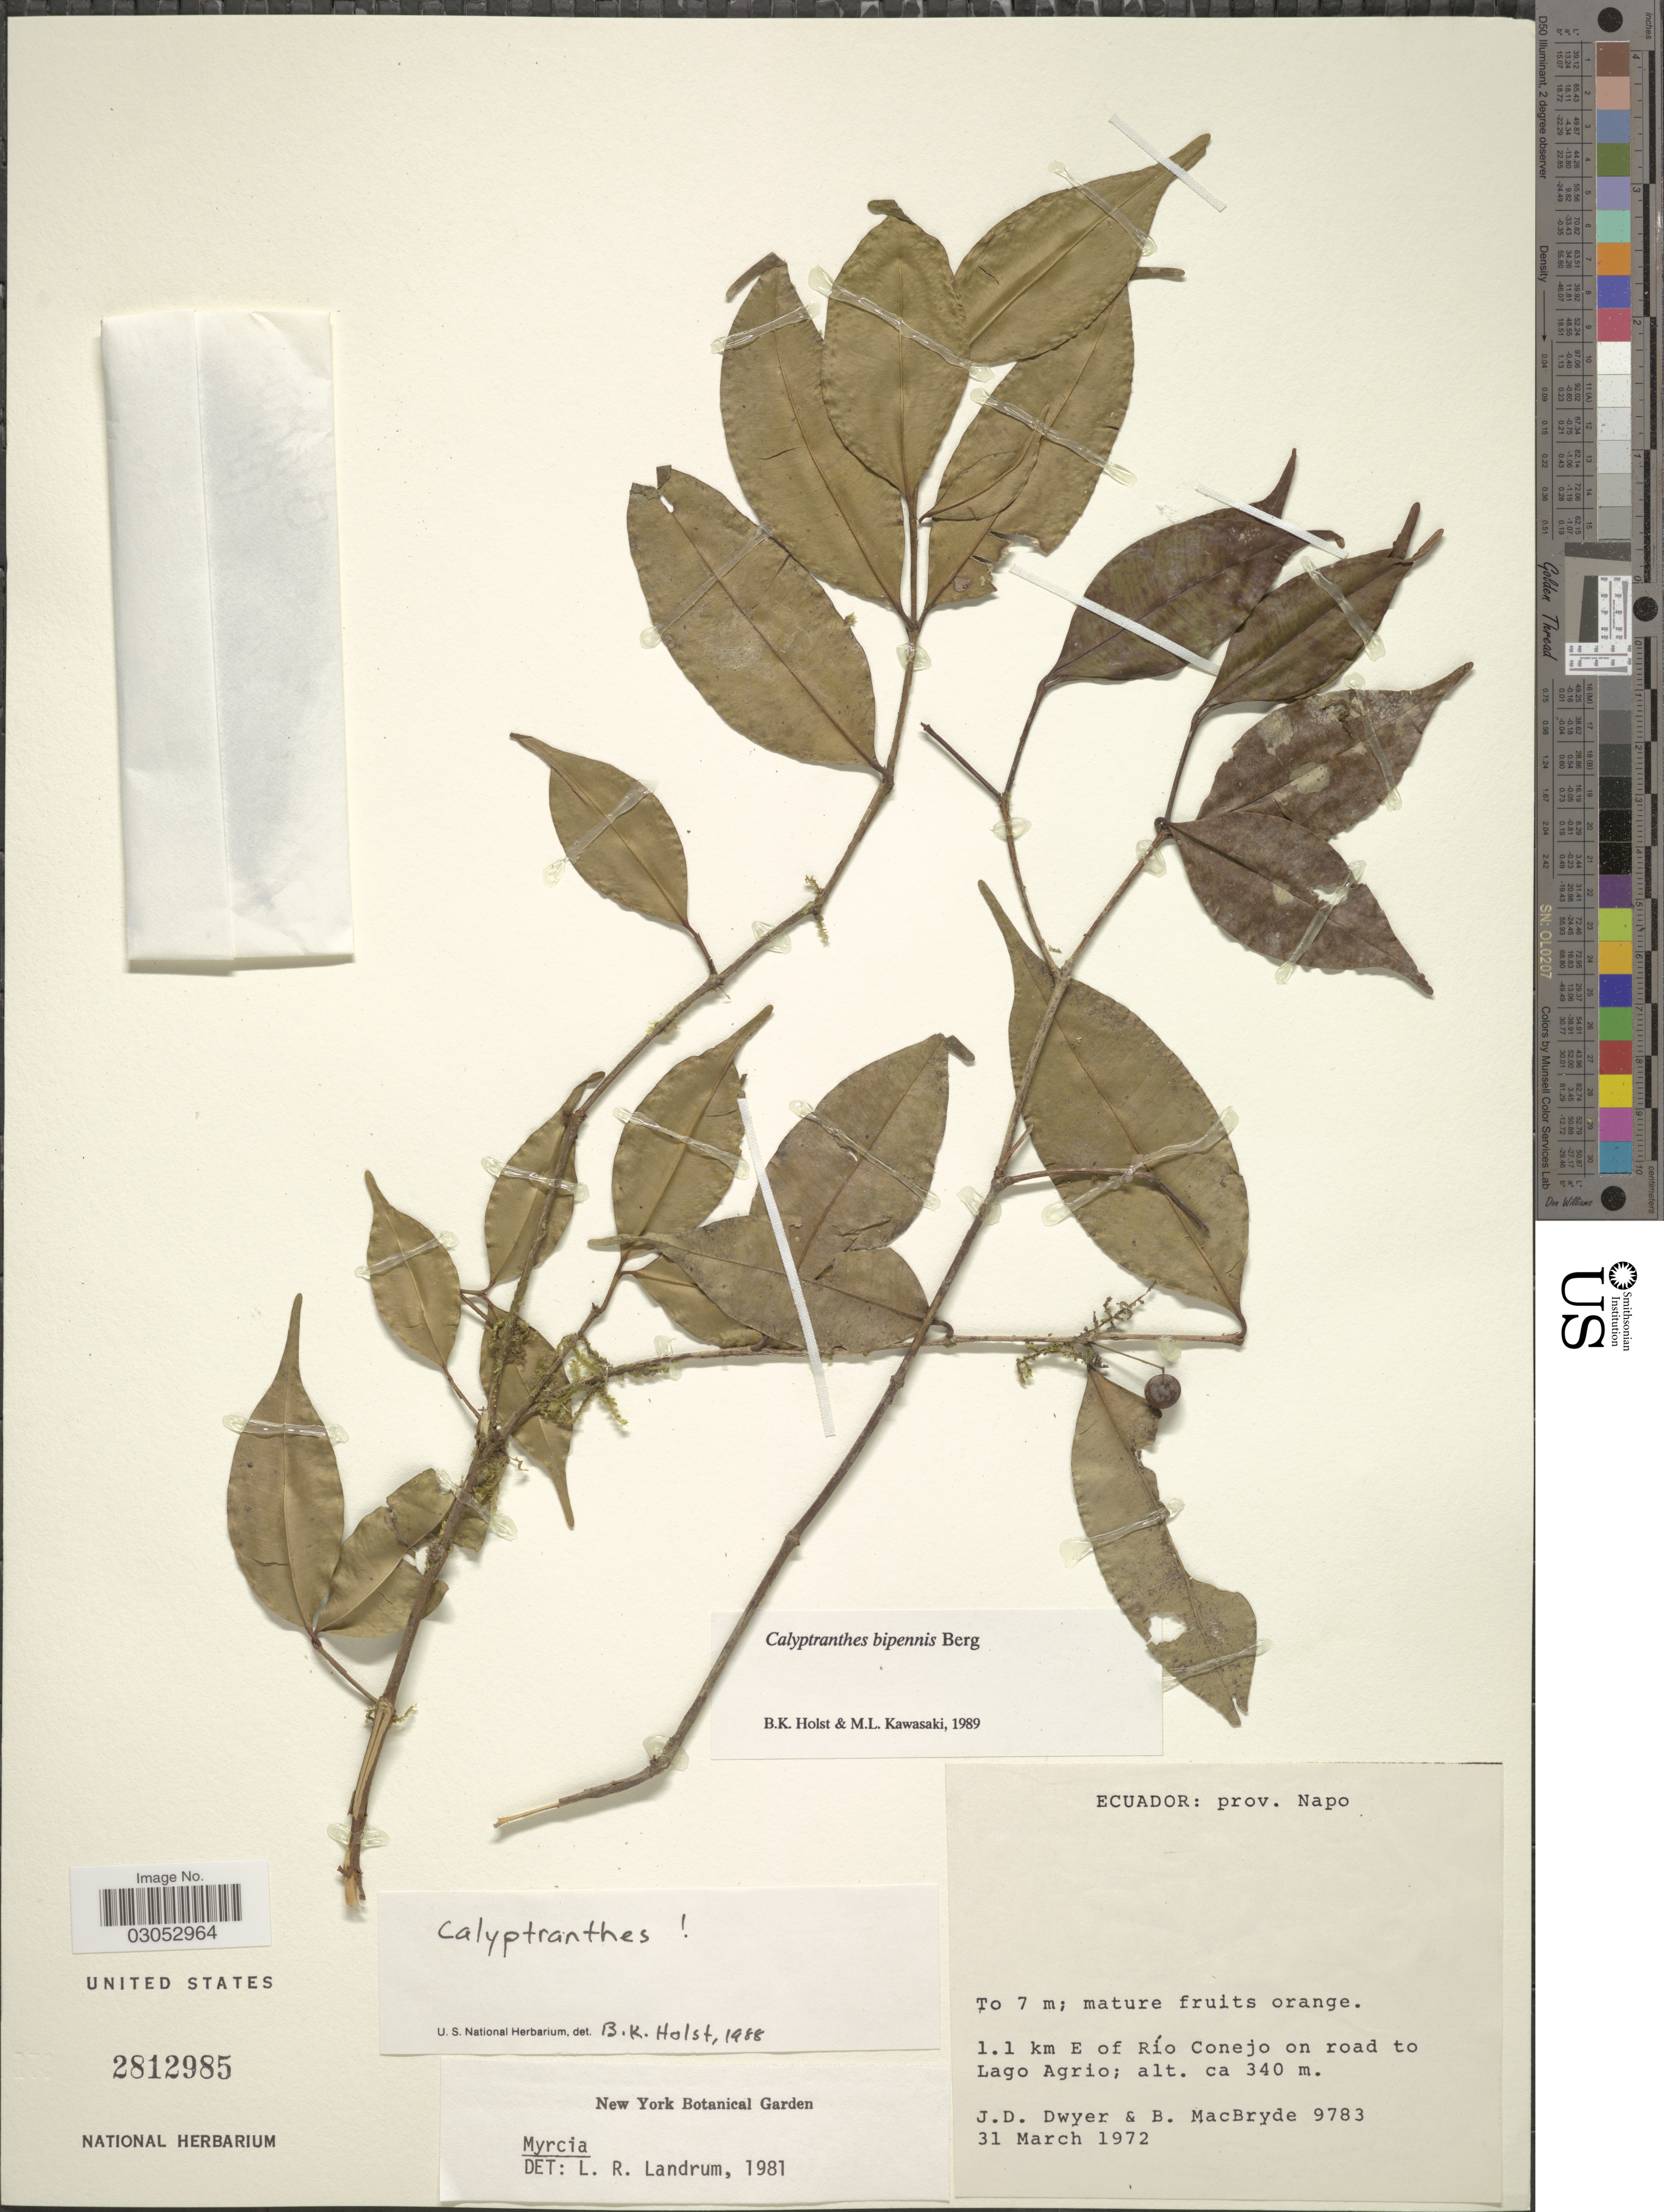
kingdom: Plantae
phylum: Tracheophyta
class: Magnoliopsida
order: Myrtales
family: Myrtaceae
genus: Myrcia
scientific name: Myrcia hylobates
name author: (Standl. ex Amshoff) E. Lucas & K. Samra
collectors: J. D. Dwyer & B. MacBryde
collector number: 9783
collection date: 1972-03-31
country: Ecuador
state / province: Napo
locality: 1.1 km E of Río Conejo on road to Lago Agrio.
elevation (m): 340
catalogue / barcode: US 2812985